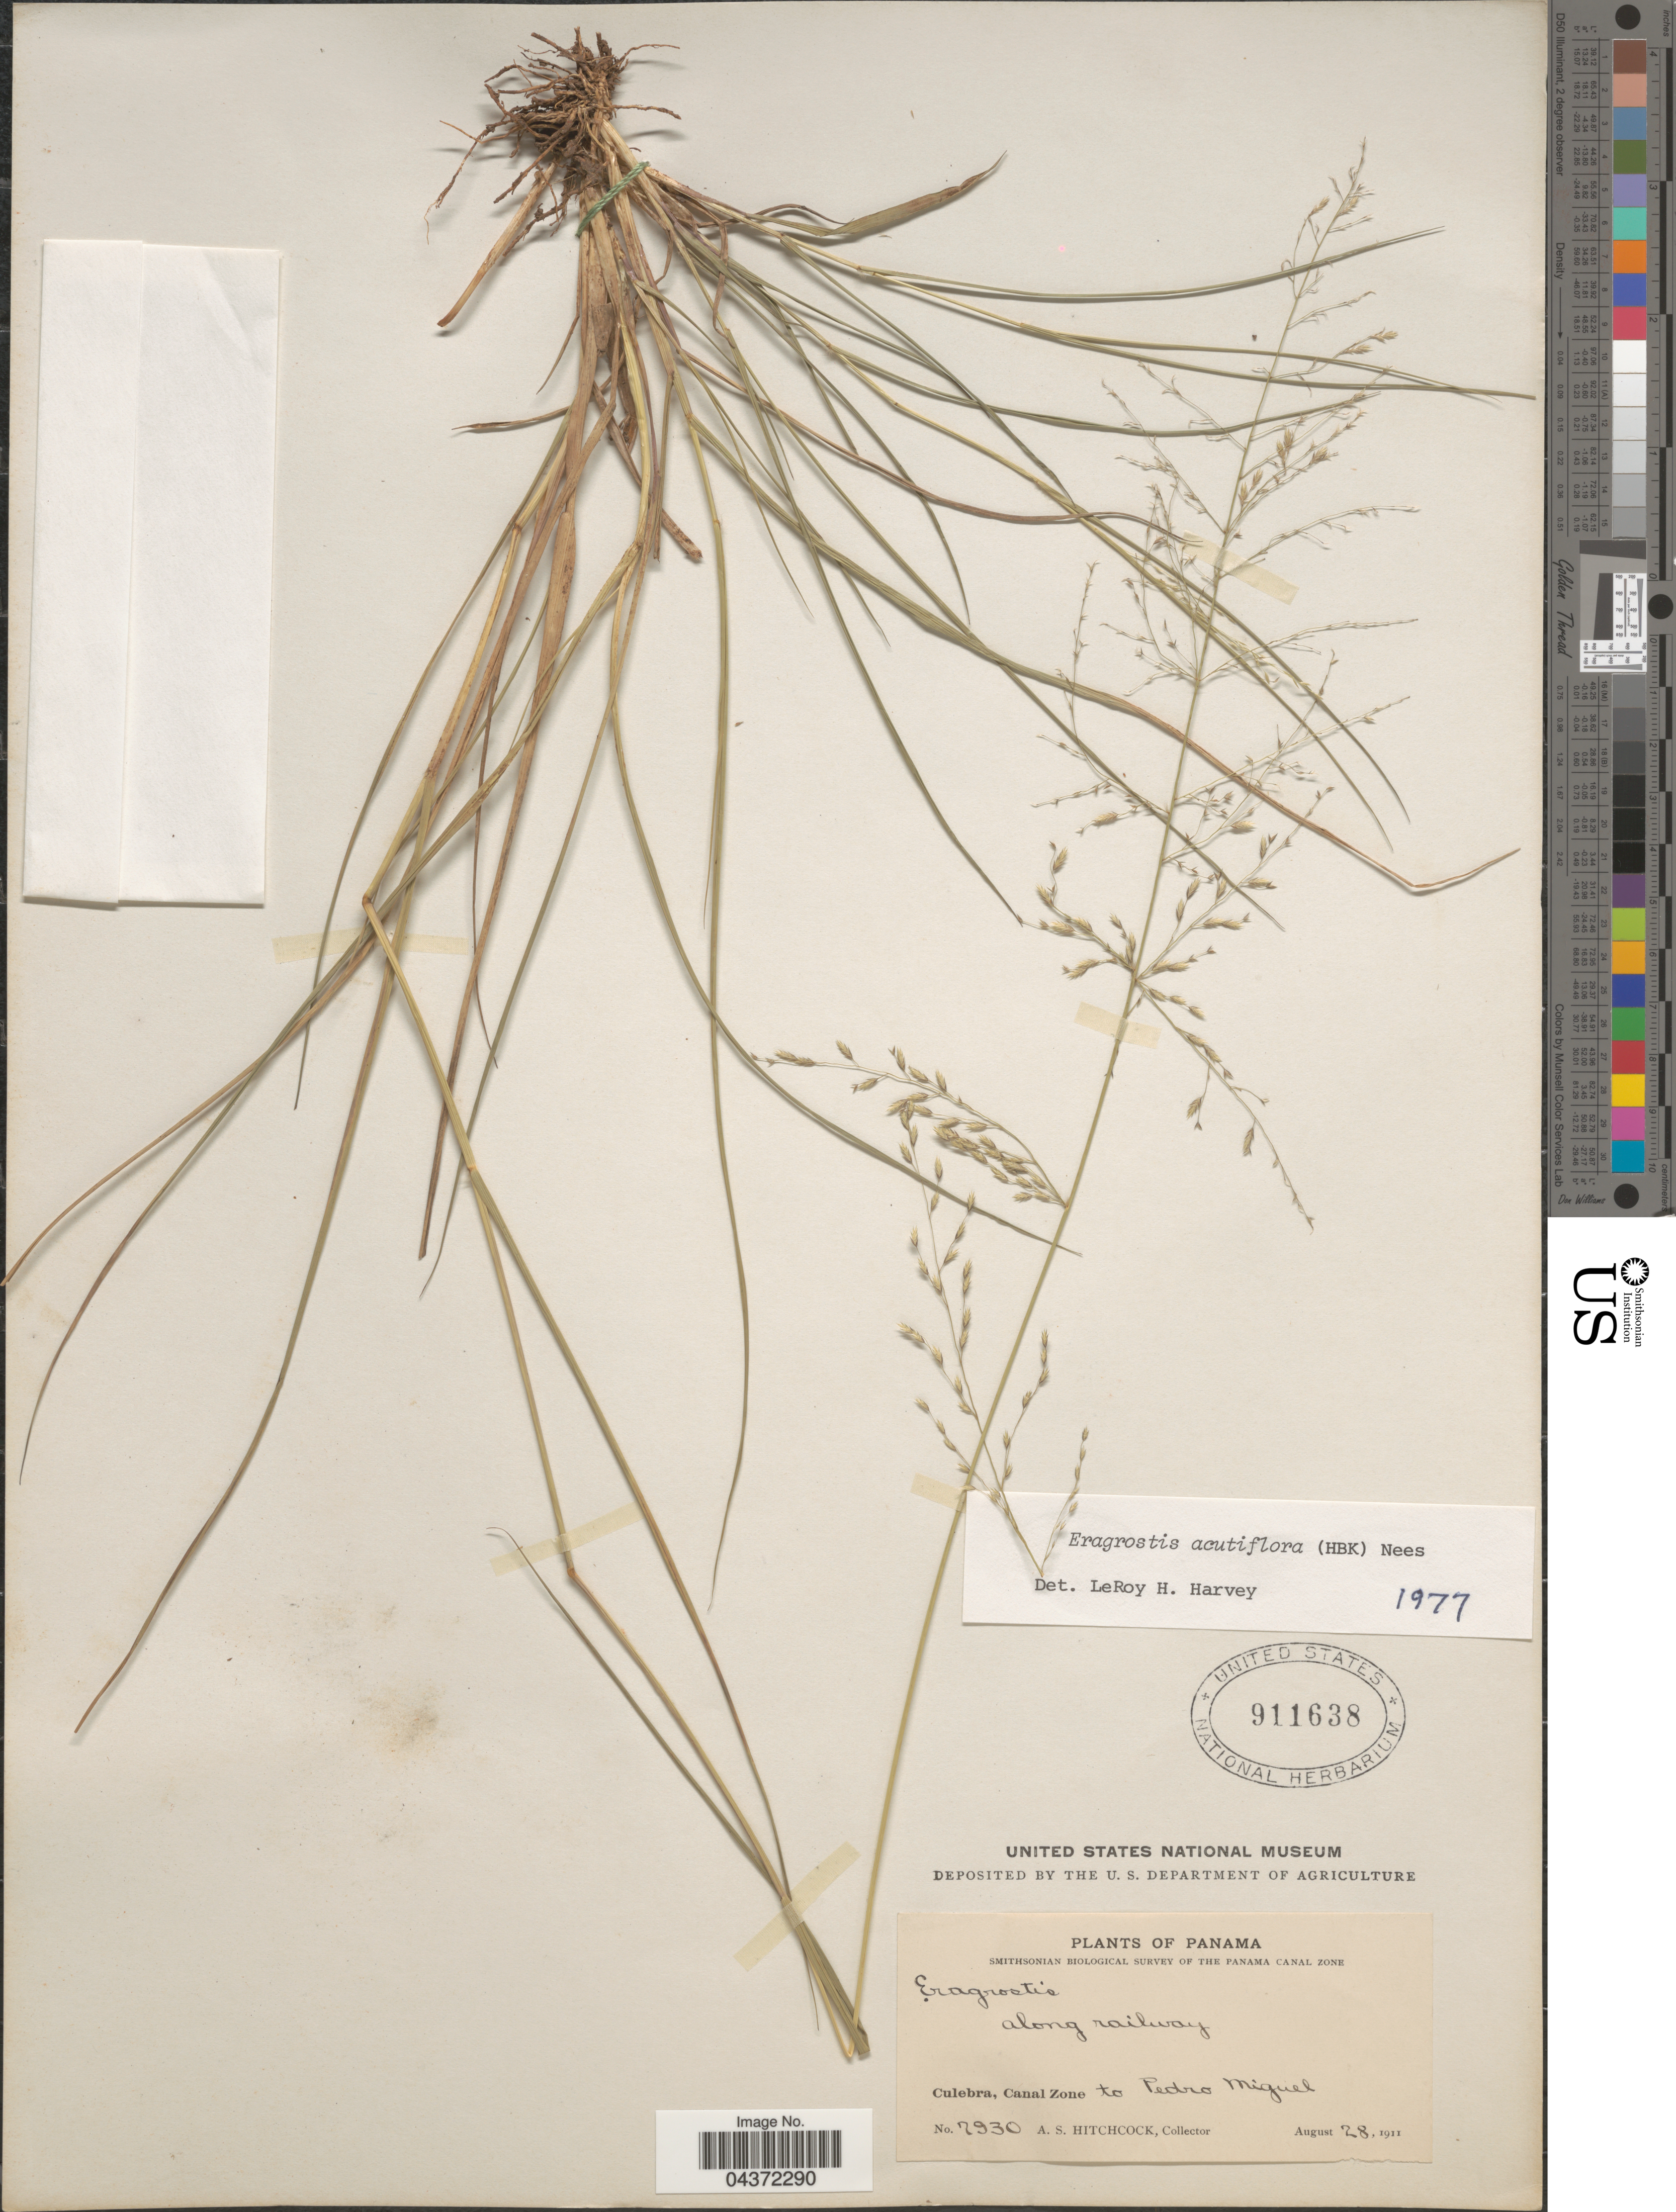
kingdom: Plantae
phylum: Tracheophyta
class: Liliopsida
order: Poales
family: Poaceae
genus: Eragrostis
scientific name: Eragrostis acutiflora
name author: (Kunth) Nees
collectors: A. S. Hitchcock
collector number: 7930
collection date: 1911-08-28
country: Panama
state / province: Colón / Panamá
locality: Smithsonian Biological Survey of the Panama Canal Zone. Along railway. Culebra, Canal Zone to Pedro Miguel.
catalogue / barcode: US 911638